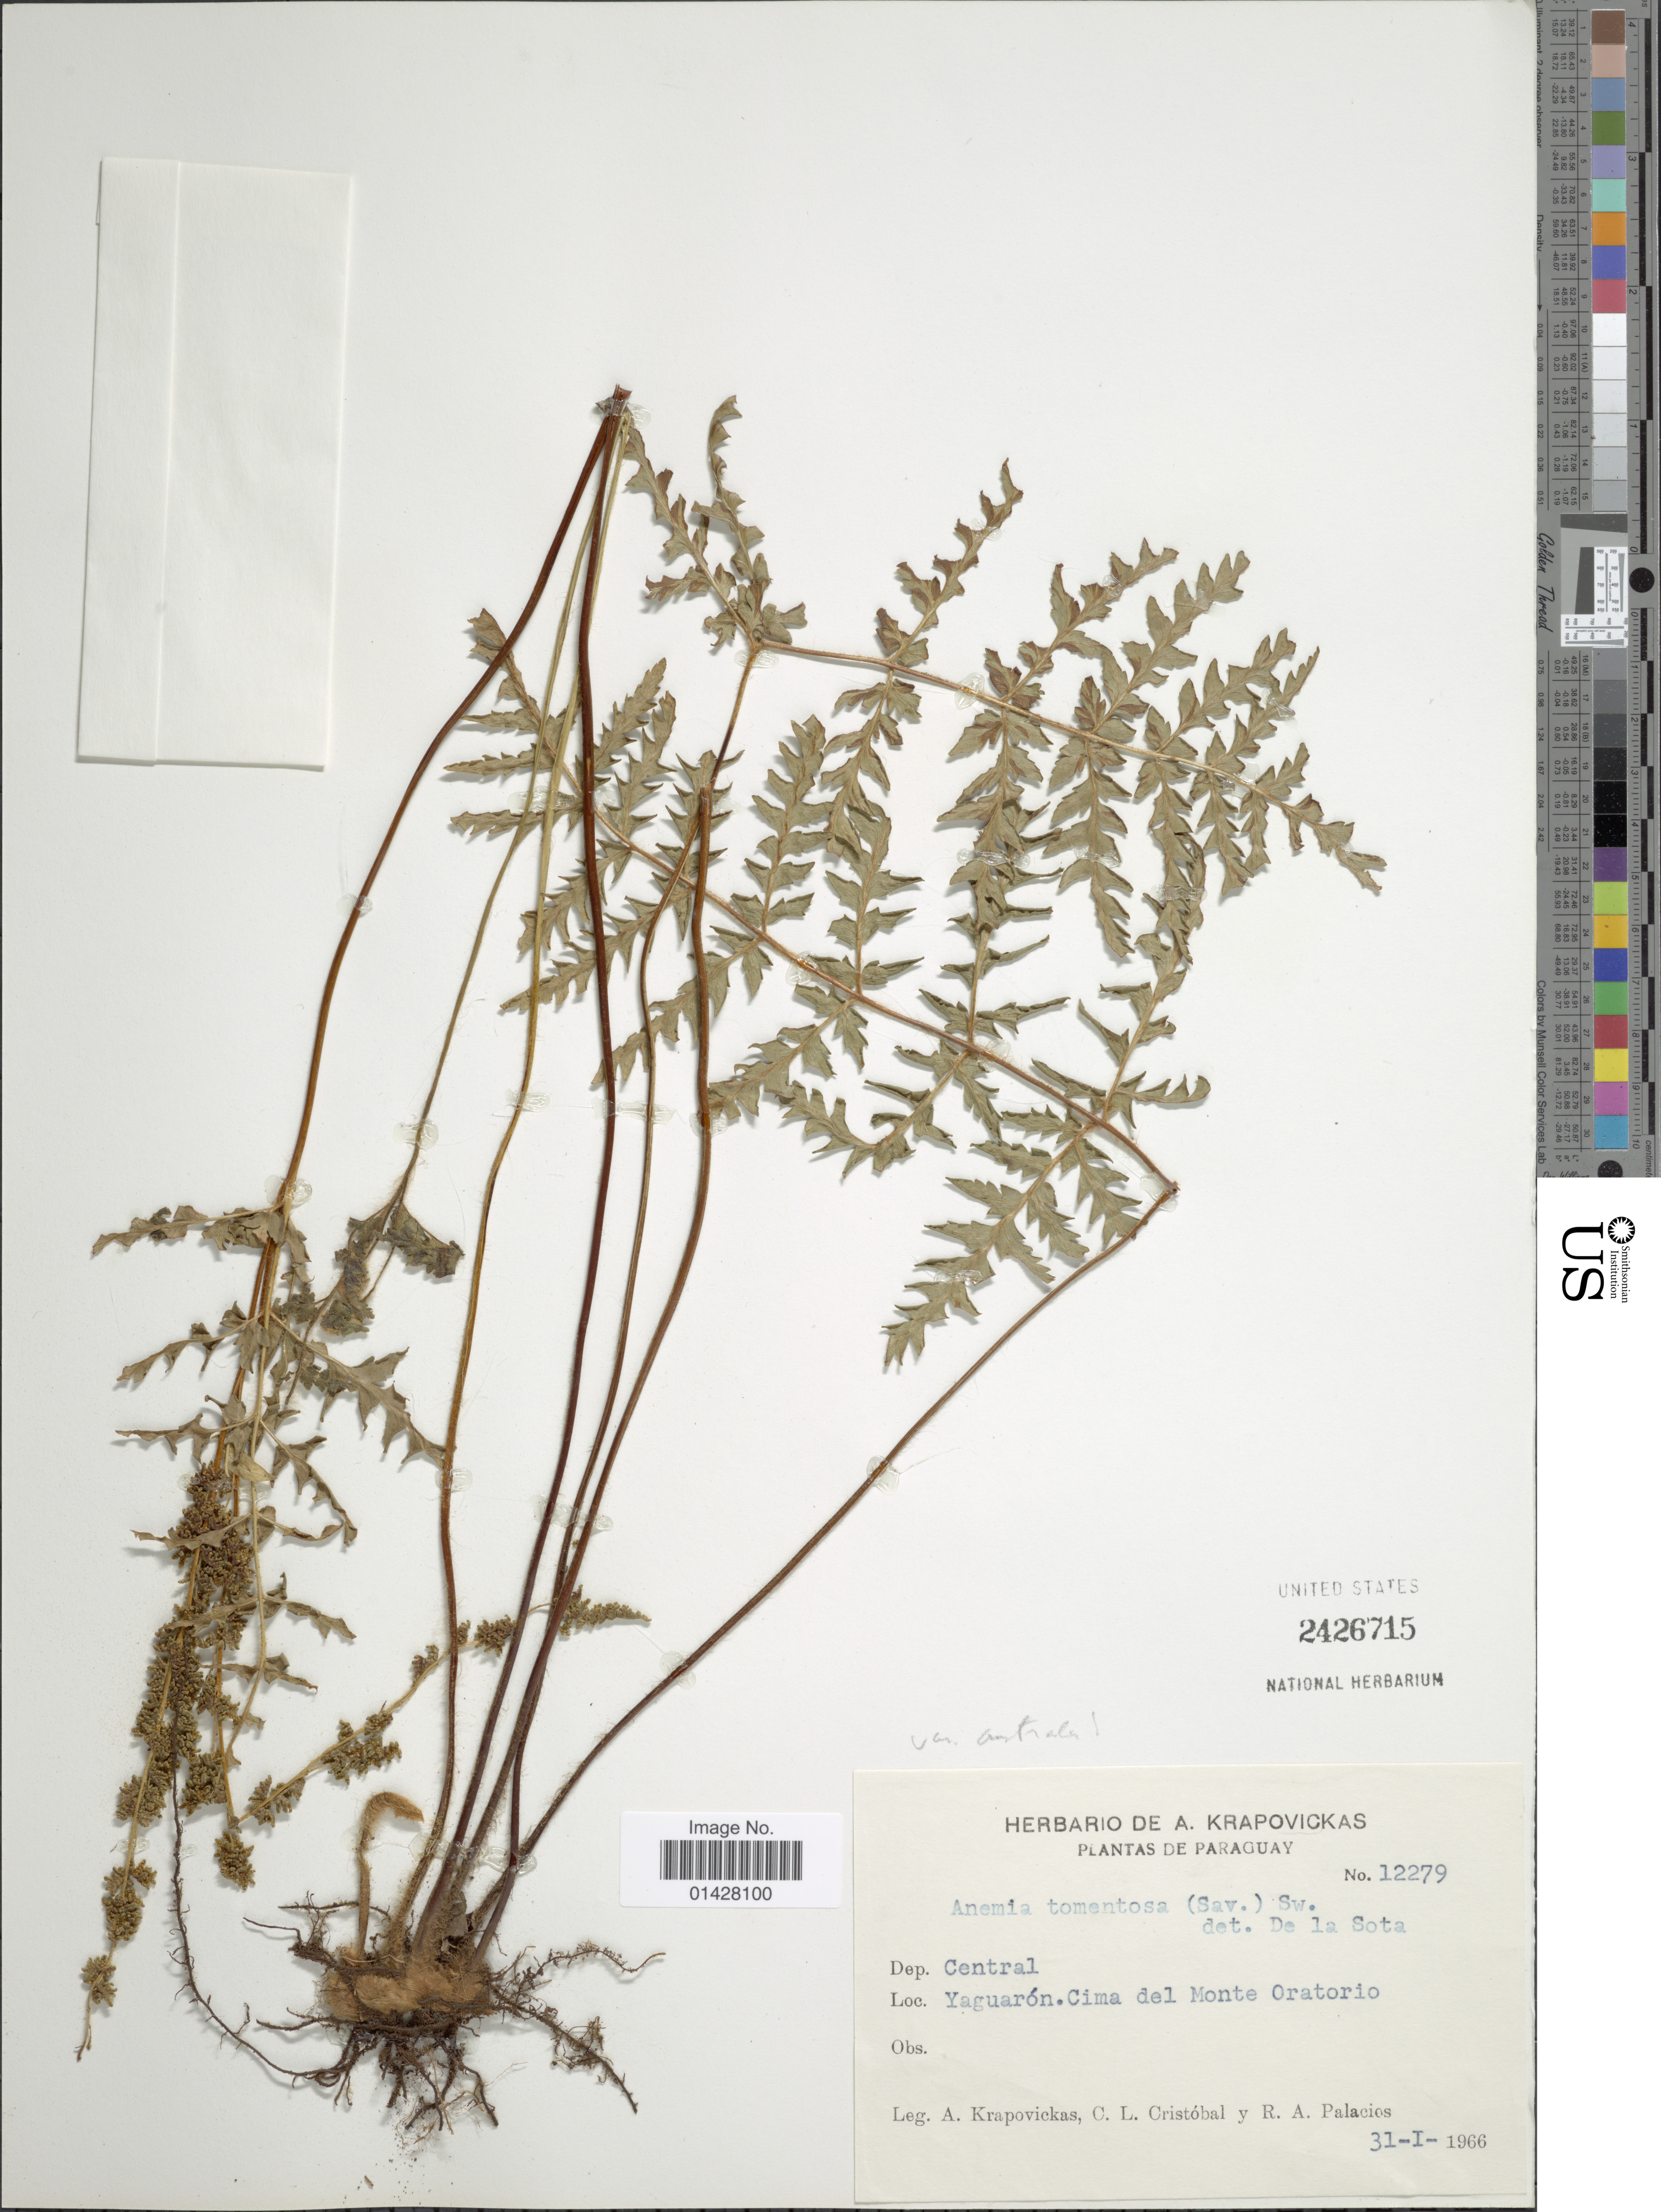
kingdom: Plantae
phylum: Tracheophyta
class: Polypodiopsida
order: Schizaeales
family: Anemiaceae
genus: Anemia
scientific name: Anemia tomentosa var. tomentosa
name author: (Sav.) Sw.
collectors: A. Krapovickas, C. L. Cristóbal & R. Palacios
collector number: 12279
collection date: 1966-01-31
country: Paraguay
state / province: Central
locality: Dep. Central. Yaguarón. Cima del Monte Oratorio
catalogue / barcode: US 2426715